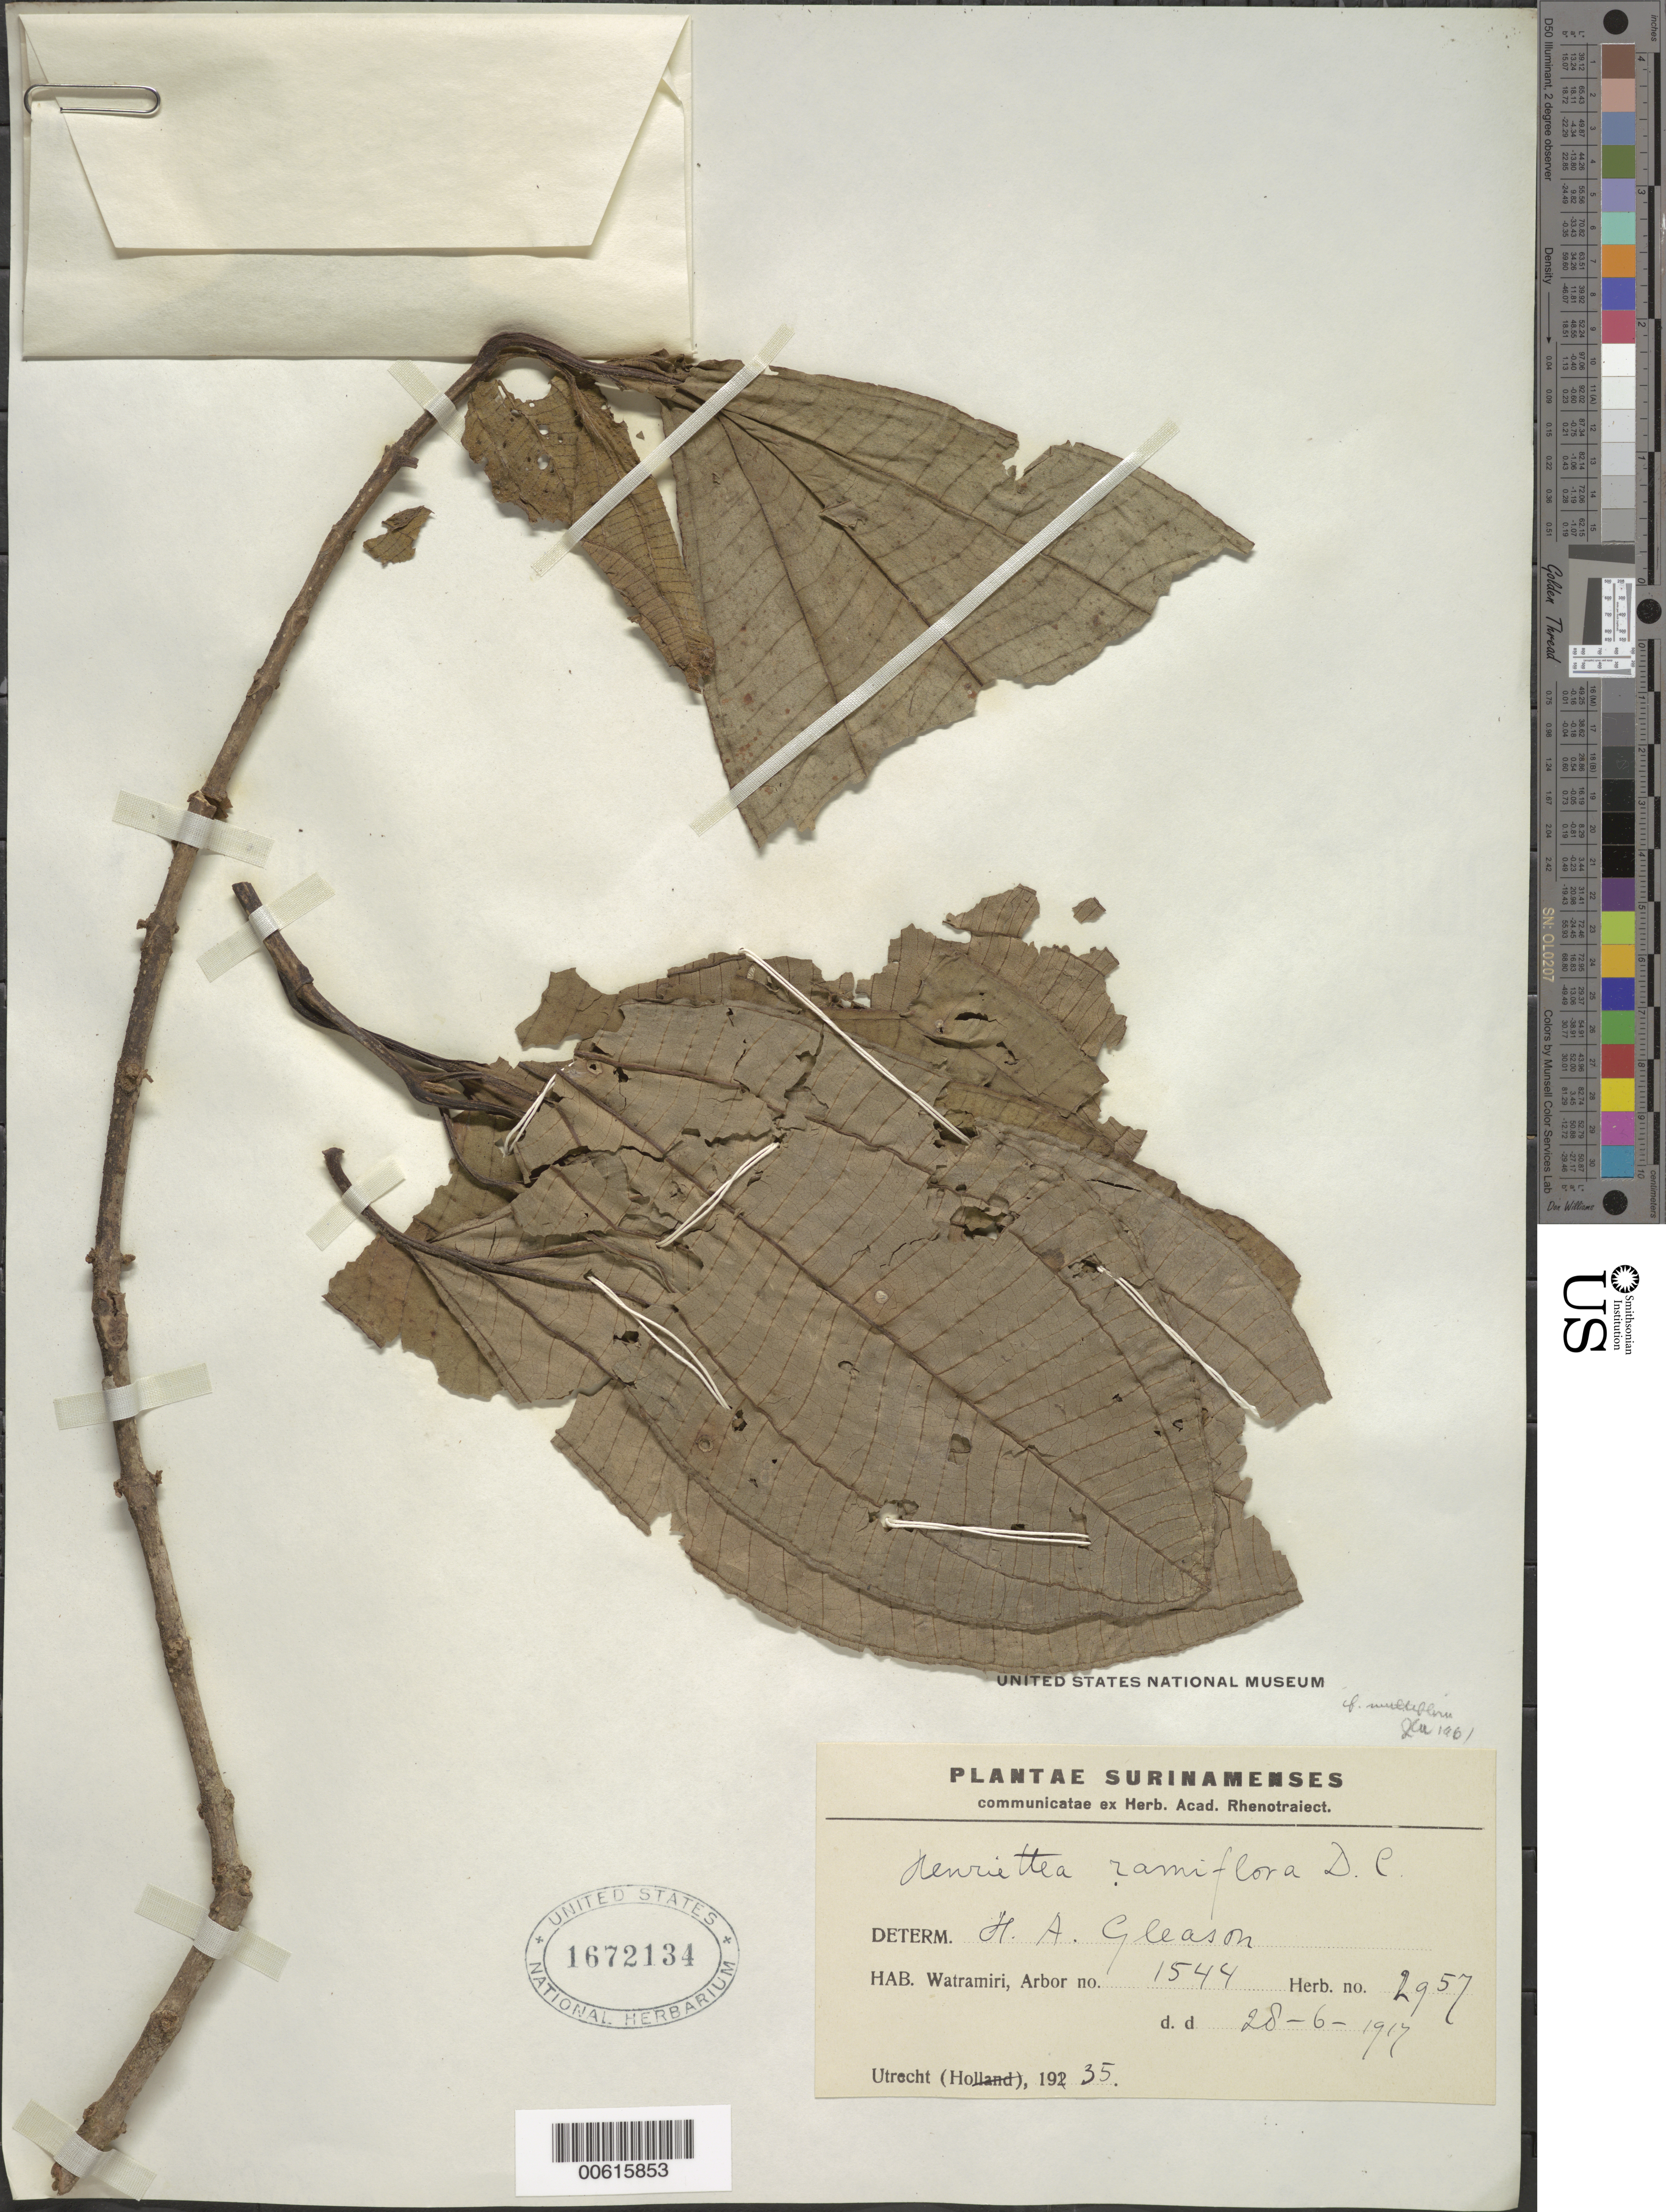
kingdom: Plantae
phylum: Tracheophyta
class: Magnoliopsida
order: Myrtales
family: Melastomataceae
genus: Henriettea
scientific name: Henriettea multiflora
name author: Naudin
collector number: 2957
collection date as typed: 28-Jun-17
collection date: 1917-06-28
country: Suriname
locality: Watramiri, Forest Reserve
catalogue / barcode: US 1672134